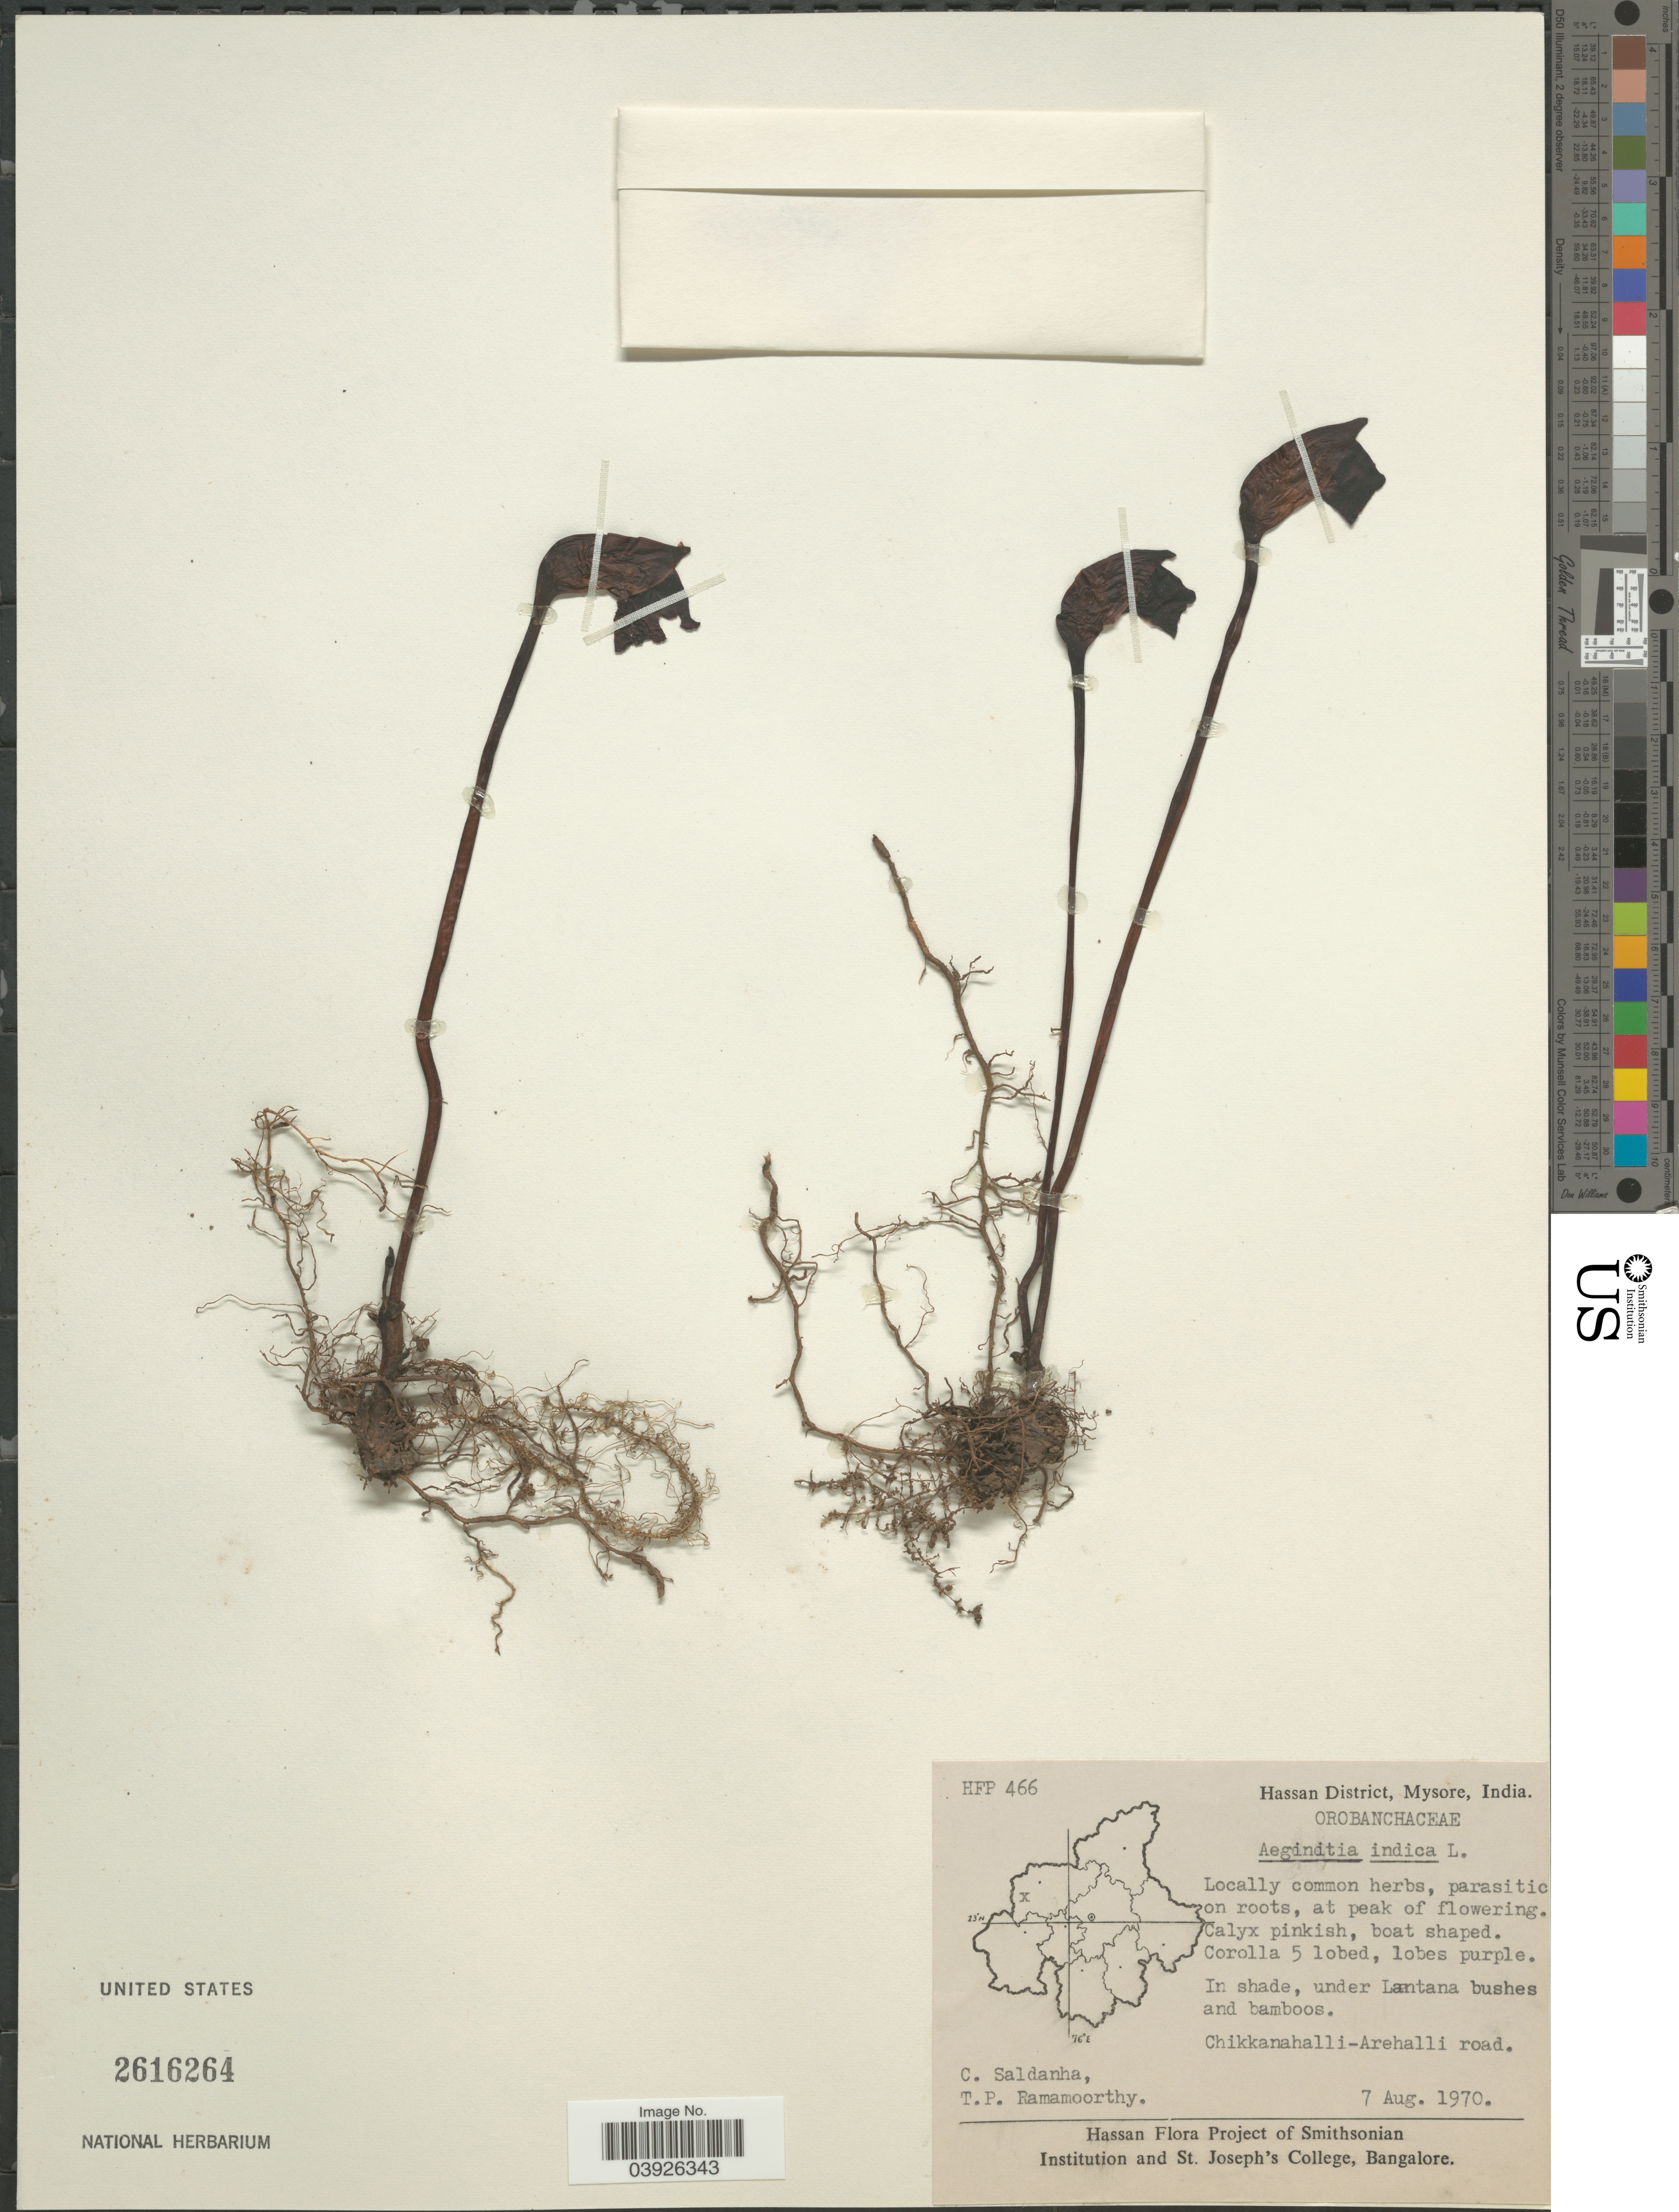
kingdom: Plantae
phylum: Tracheophyta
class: Magnoliopsida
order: Lamiales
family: Orobanchaceae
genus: Aeginetia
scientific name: Aeginetia indica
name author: L.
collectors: C. Saldanha & T. P. Ramamoorthy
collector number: HFP 466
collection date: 1970-08-07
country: India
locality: Hassan District, Mysore. Chikkanahalli-Arehalli road.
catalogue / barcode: US 2616264